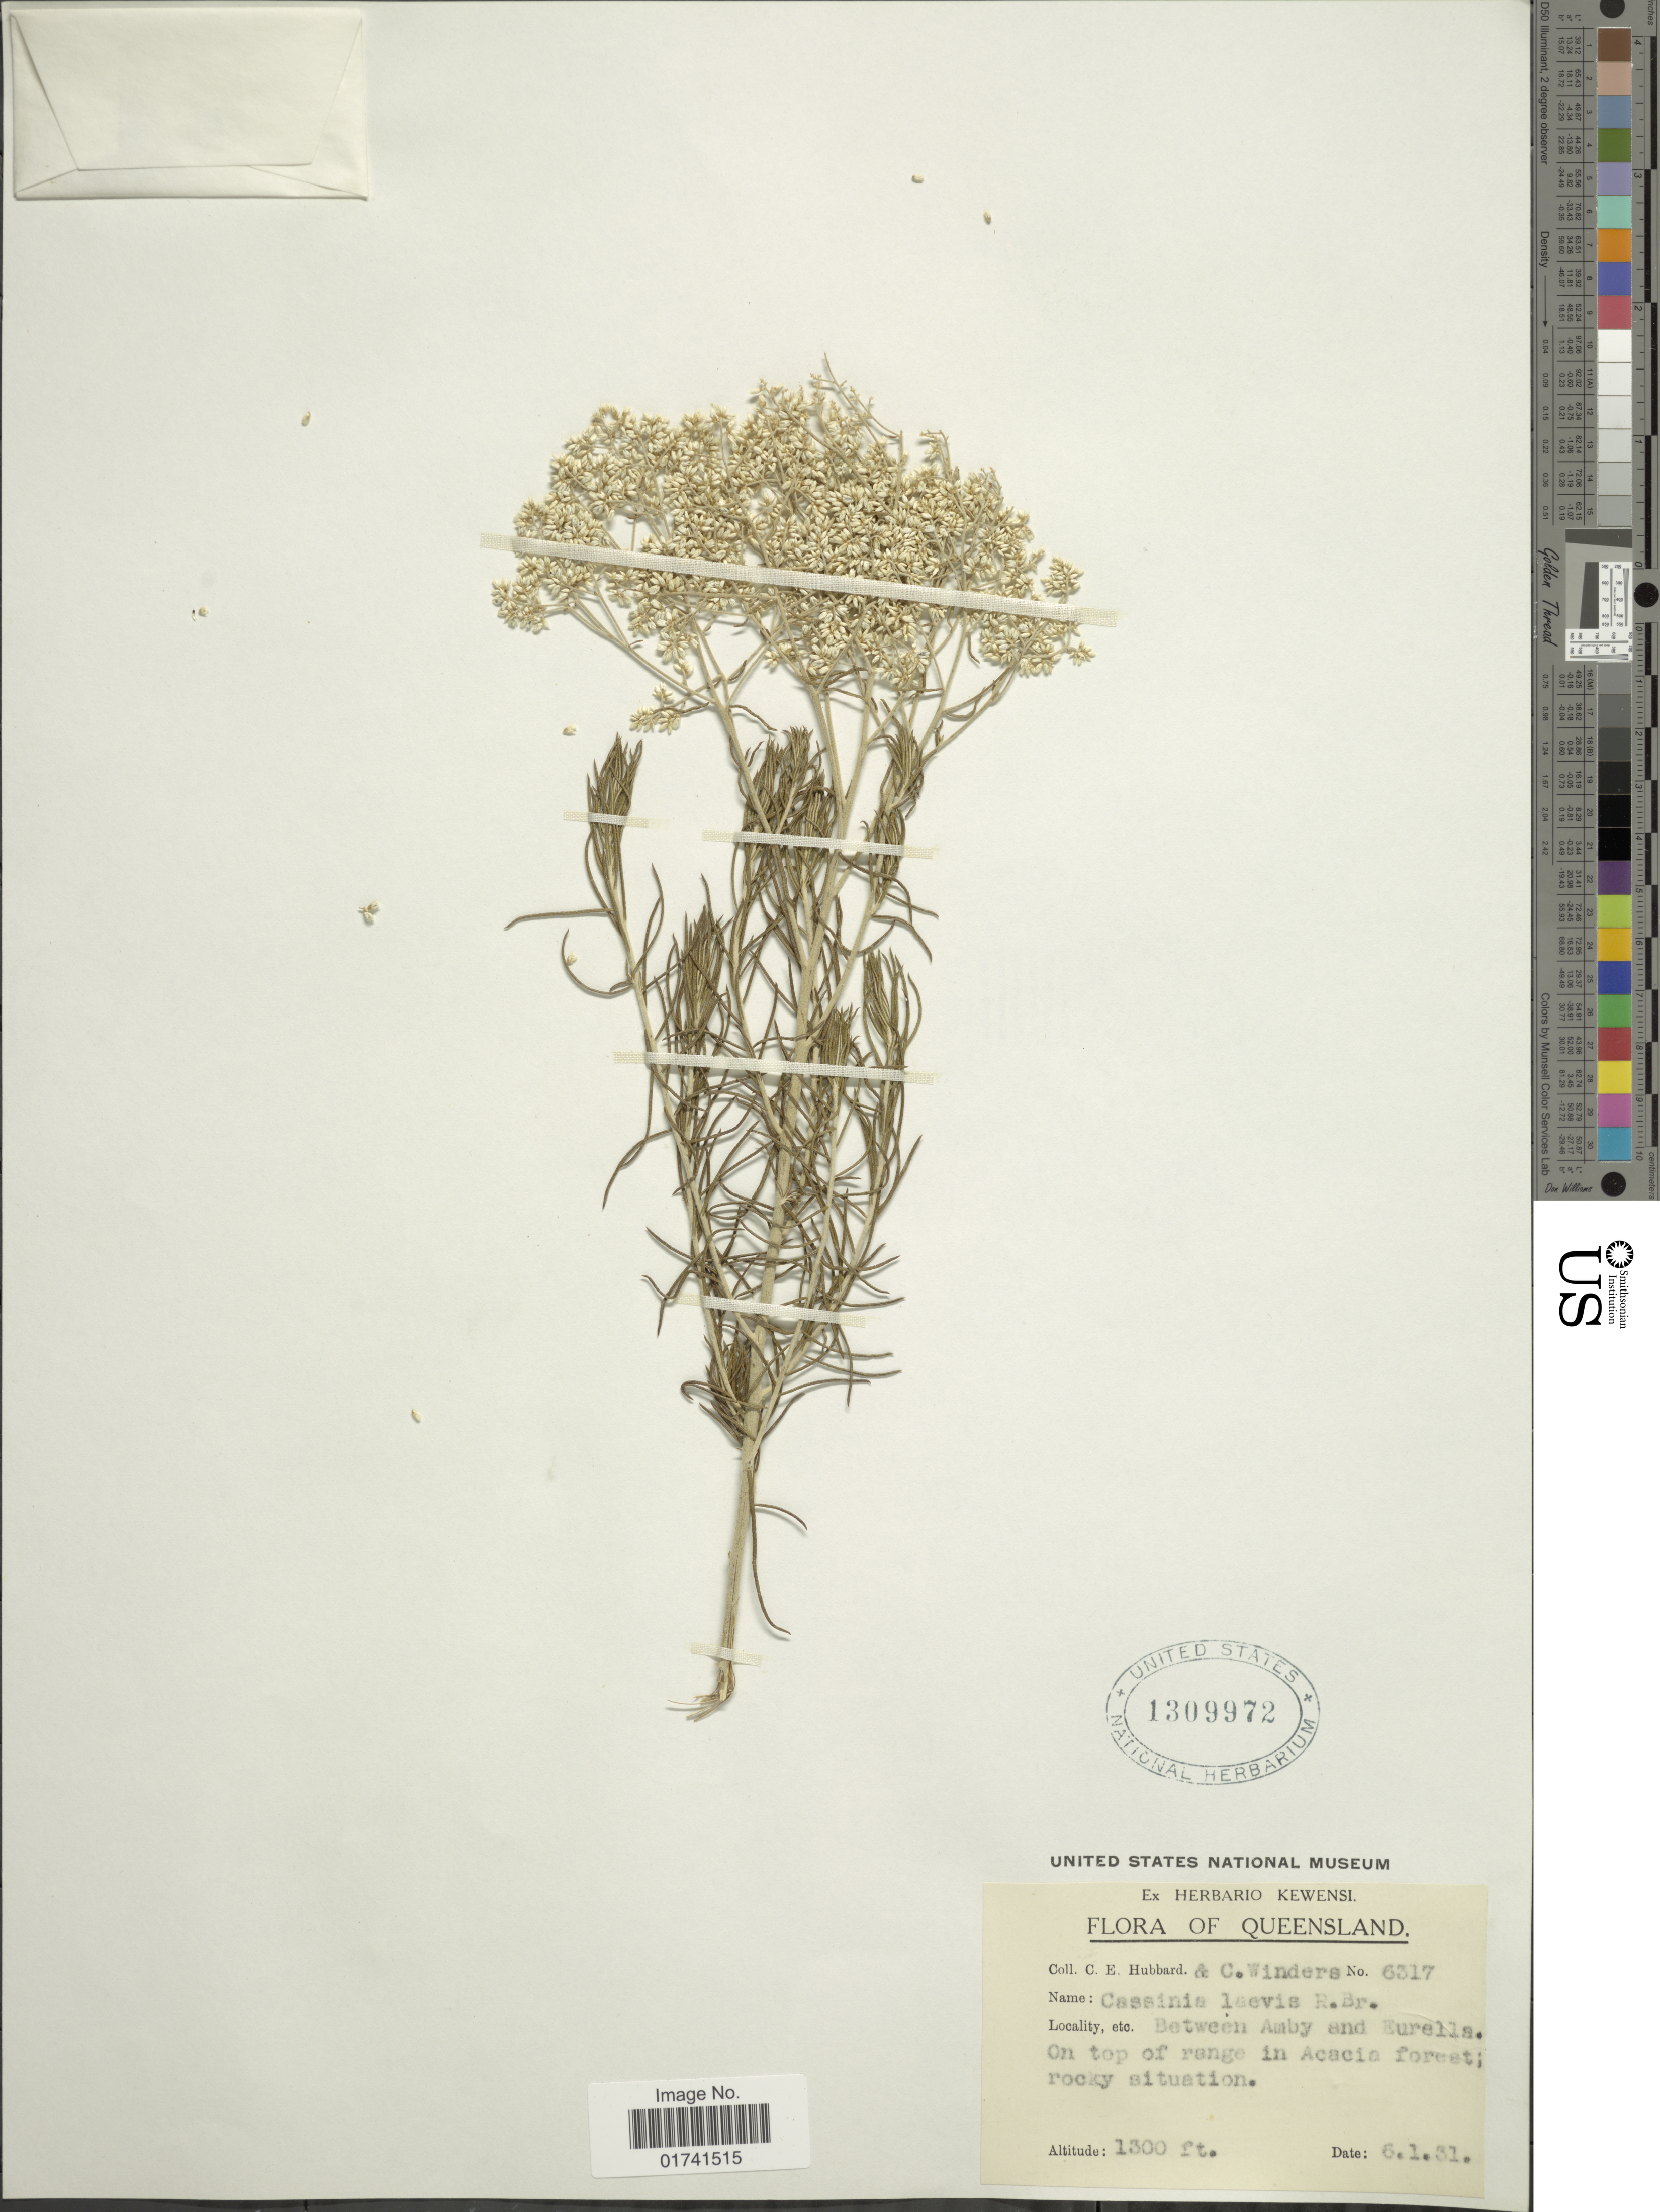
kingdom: Plantae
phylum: Tracheophyta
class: Magnoliopsida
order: Asterales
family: Asteraceae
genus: Cassinia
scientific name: Cassinia laevis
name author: R. Br.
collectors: C. E. Hubbard & C. Winders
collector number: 6317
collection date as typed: Transcribed d/m/y: 6/1/31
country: Australia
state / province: Queensland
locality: Between Amby and Eurelia, on top of range in Acacia forest.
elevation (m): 396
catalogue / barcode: US 1309972